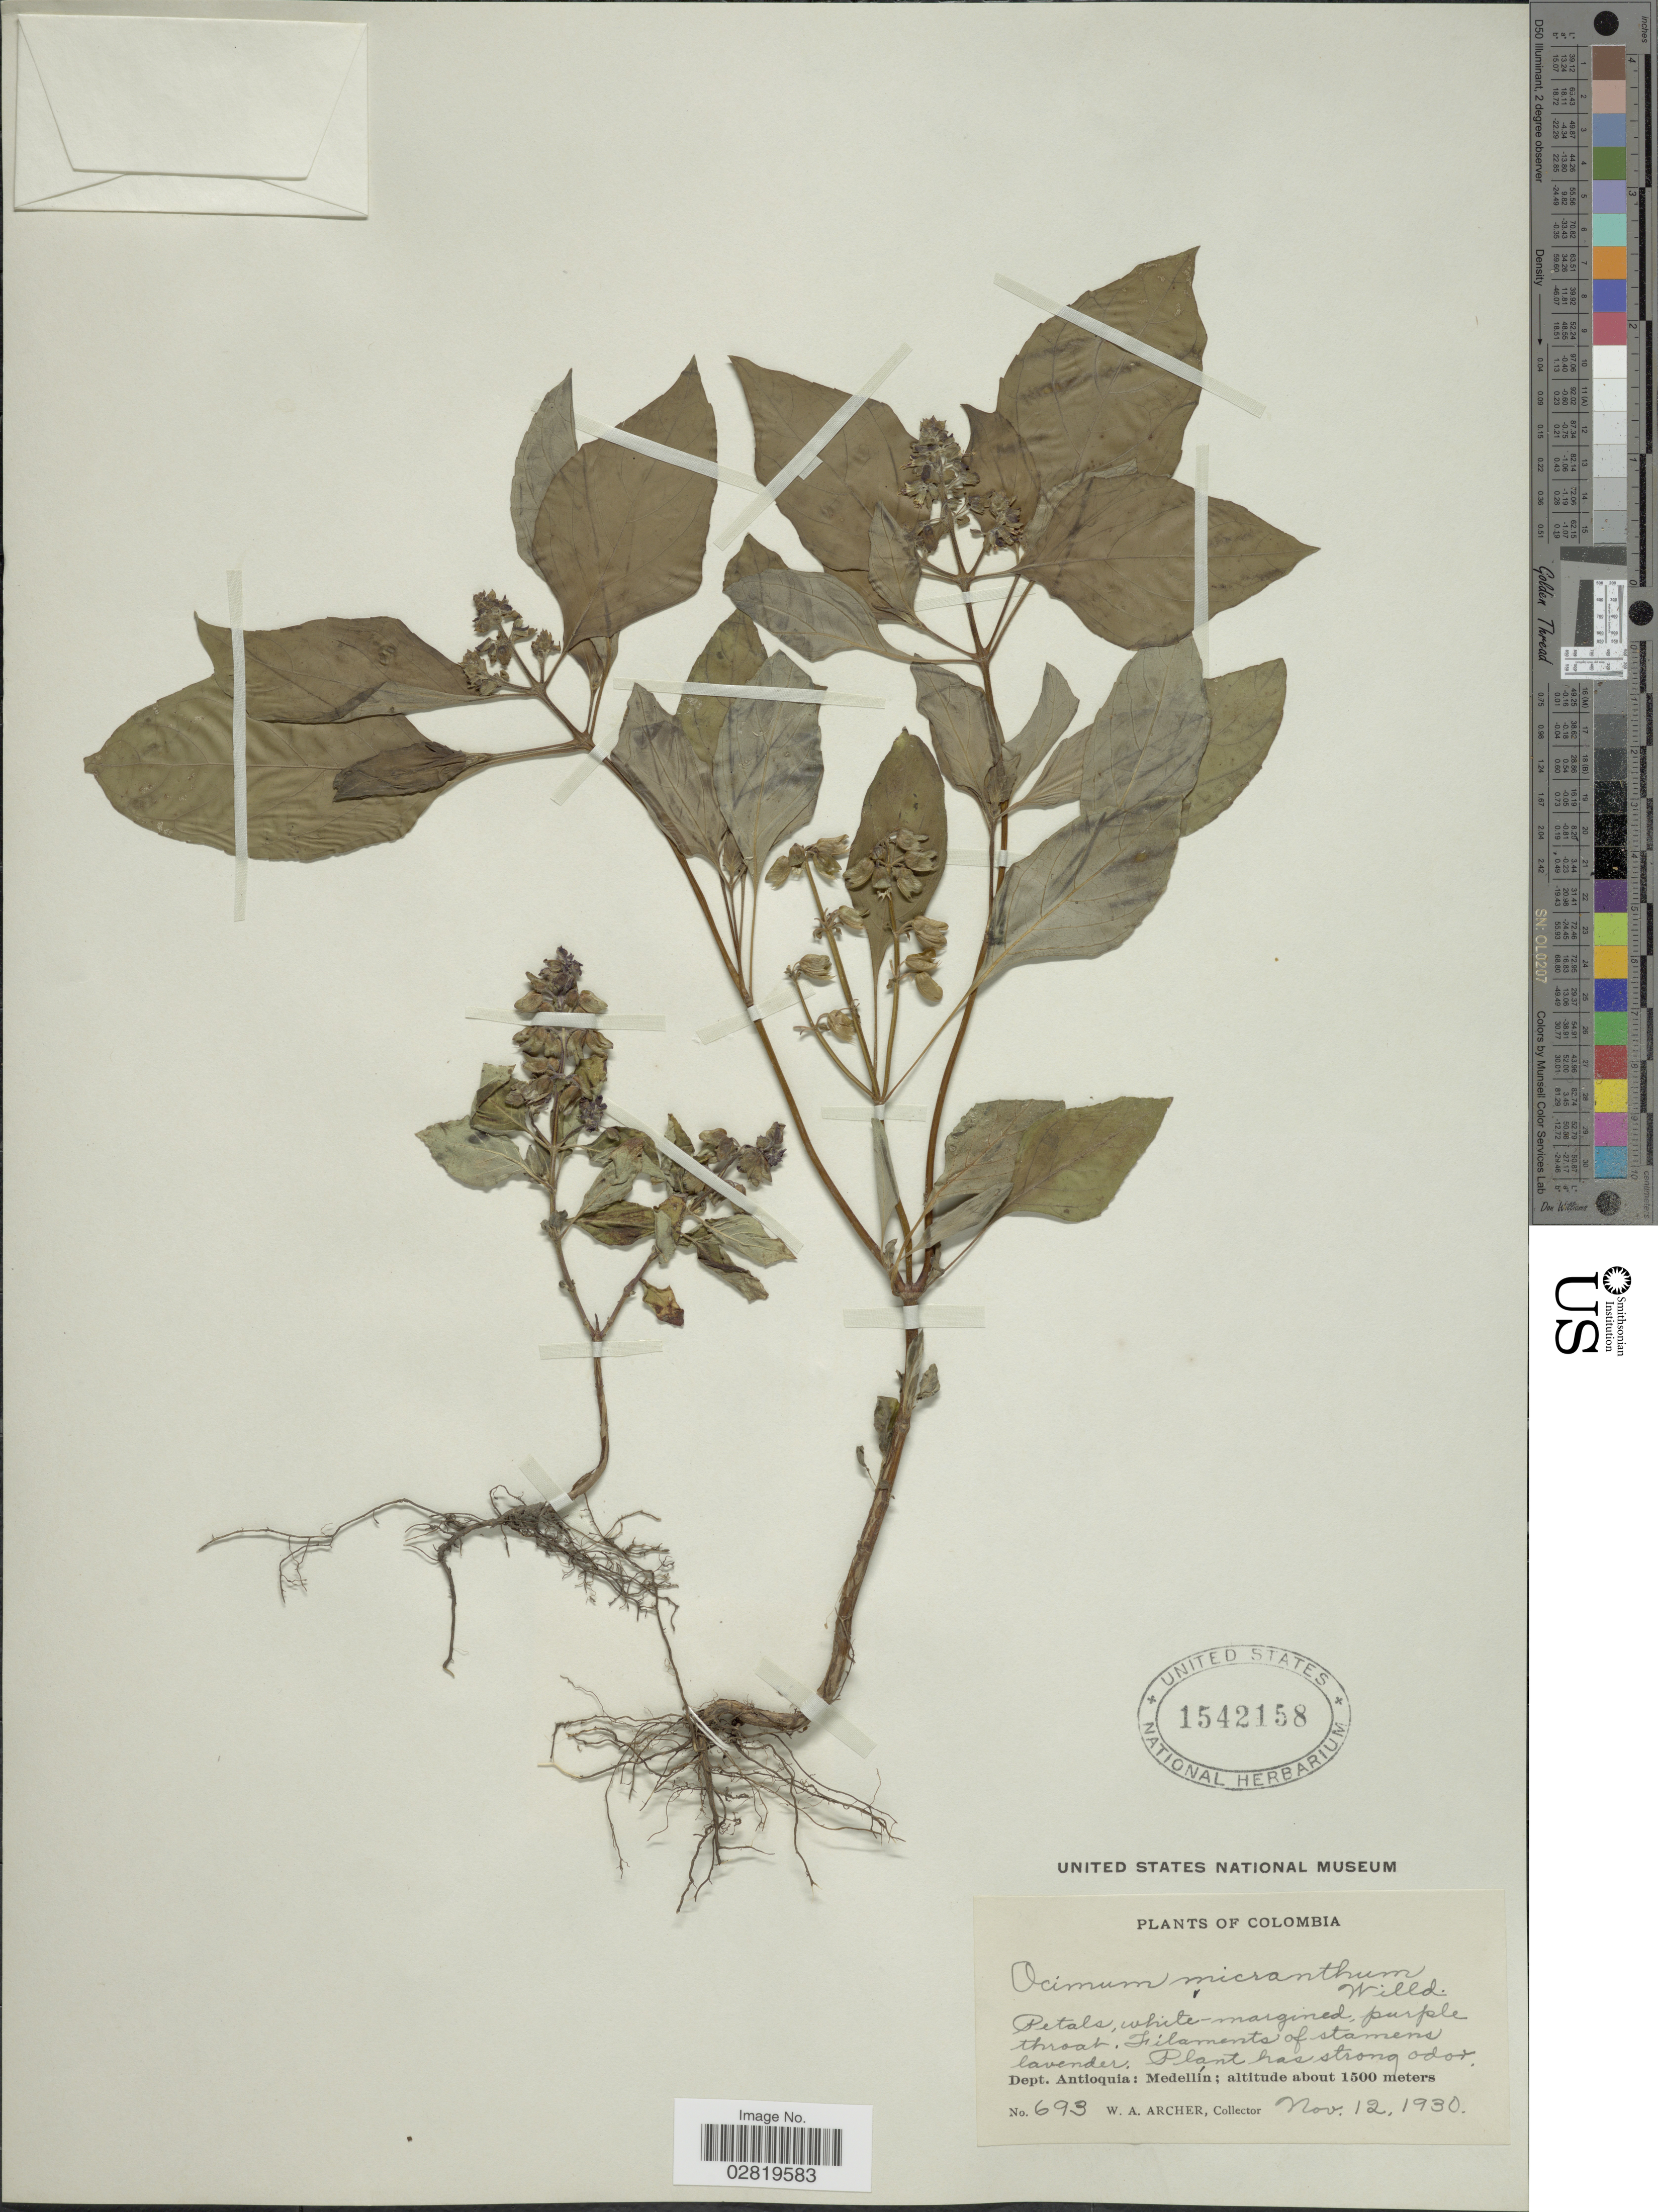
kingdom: Plantae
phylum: Tracheophyta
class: Magnoliopsida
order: Lamiales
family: Lamiaceae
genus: Ocimum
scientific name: Ocimum micranthum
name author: Willd.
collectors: W. A. Archer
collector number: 693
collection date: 1930-11-12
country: Colombia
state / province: Antioquia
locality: Dept. Antioquia: Medellín.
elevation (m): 1500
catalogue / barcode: US 1542158